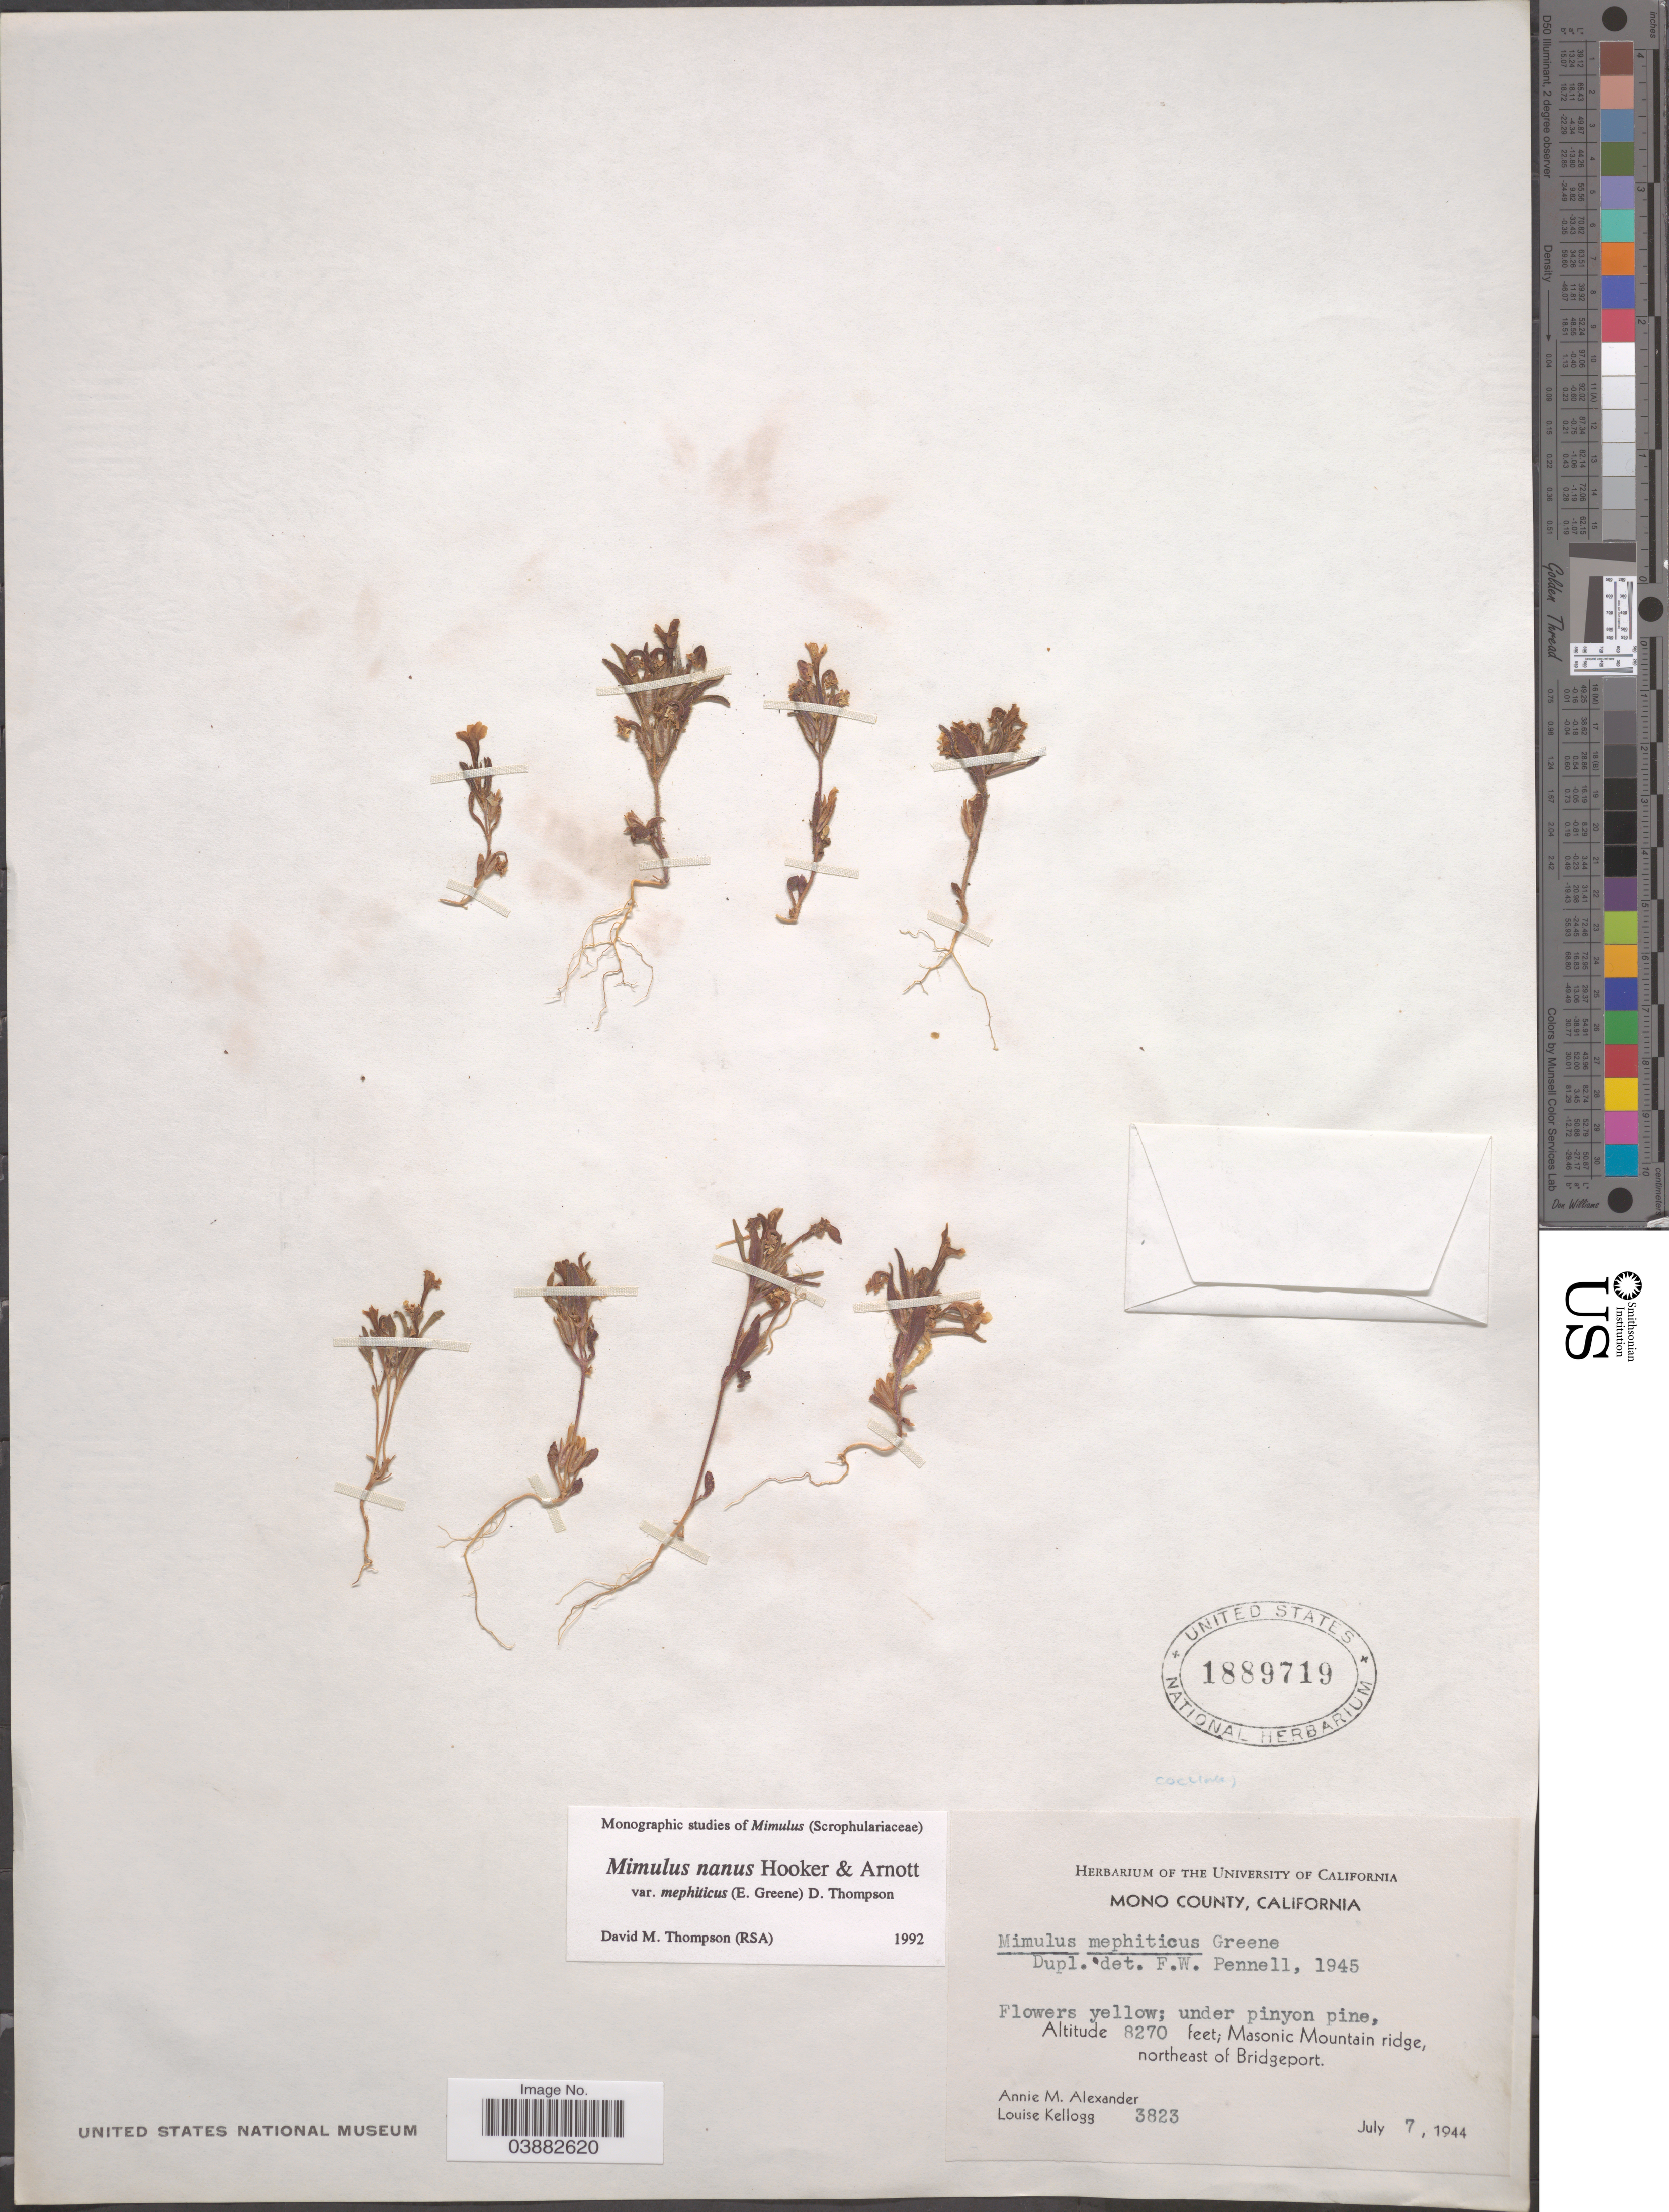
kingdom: Plantae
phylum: Tracheophyta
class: Magnoliopsida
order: Lamiales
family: Phrymaceae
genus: Mimulus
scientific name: Mimulus nanus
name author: Hook. & Arn.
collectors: A. M. Alexander & L. Kellogg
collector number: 3823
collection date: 1944-07-07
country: United States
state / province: California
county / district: Mono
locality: Mono County. Masonic Mountain ridge, northeast of Bridgeport.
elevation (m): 2521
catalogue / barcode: US 1889719